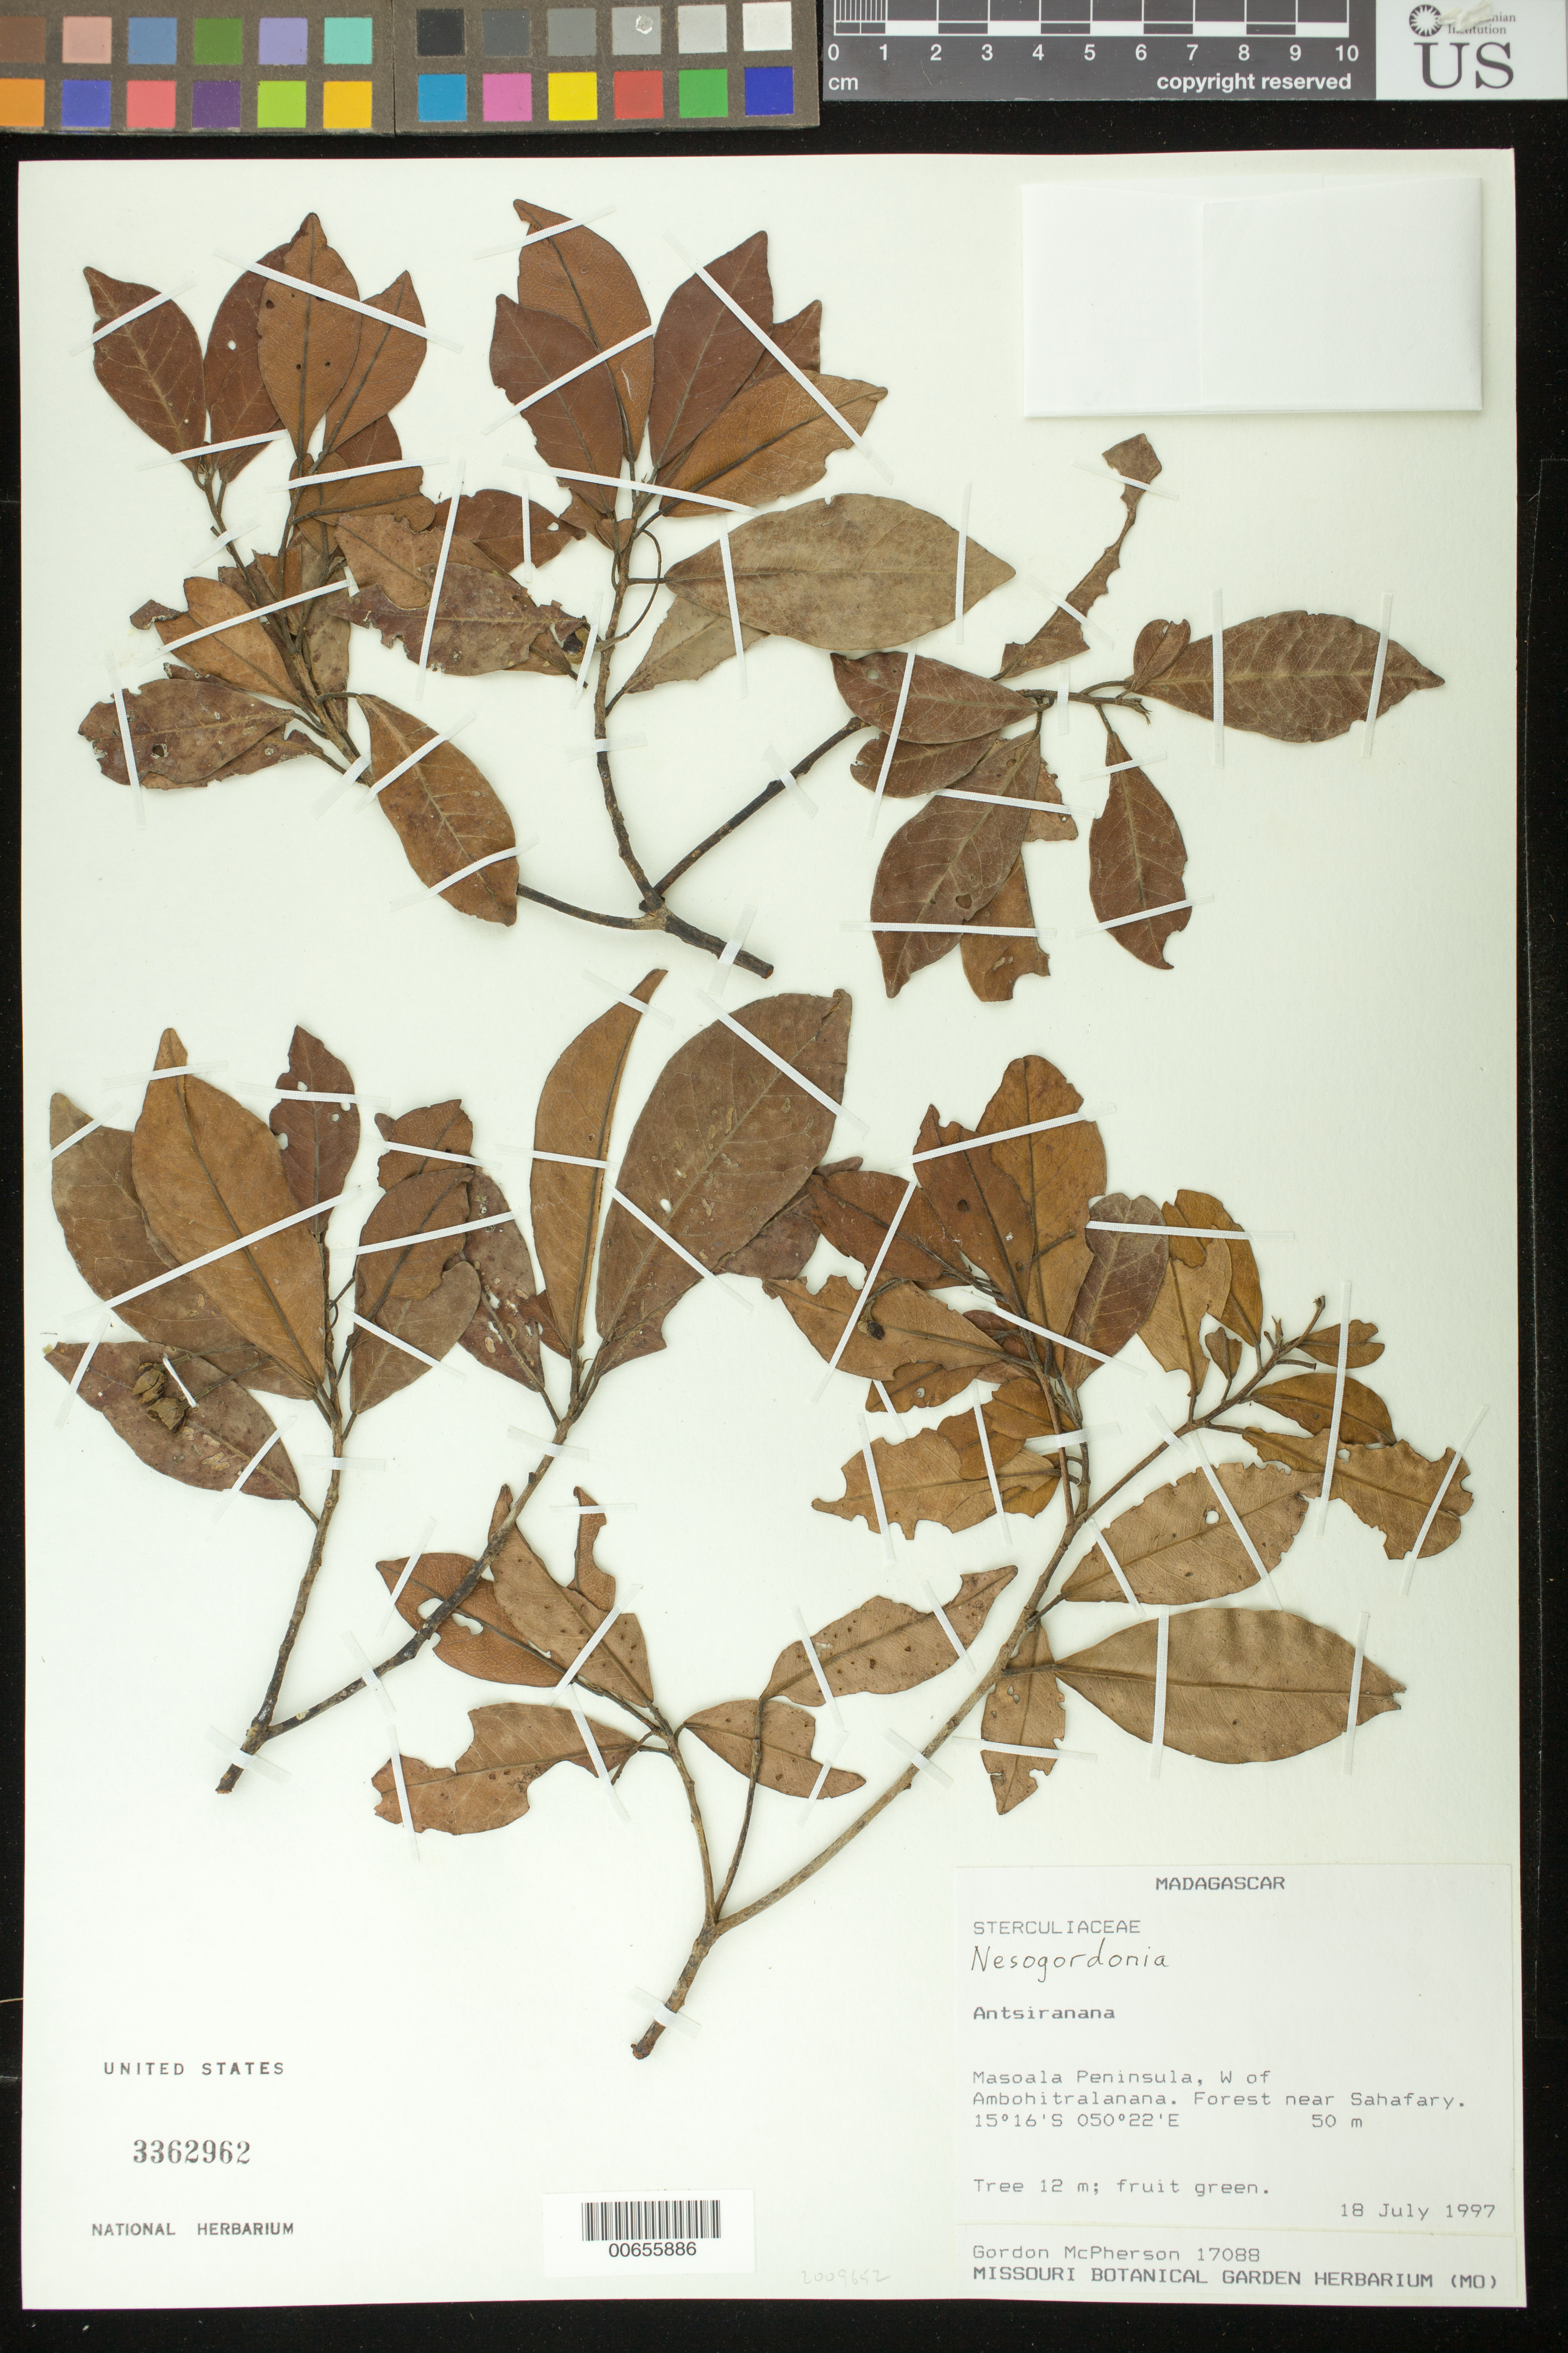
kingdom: Plantae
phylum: Tracheophyta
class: Magnoliopsida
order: Malvales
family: Malvaceae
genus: Nesogordonia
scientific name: Nesogordonia sp.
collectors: G. D. McPherson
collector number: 17088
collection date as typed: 18 Jul 1997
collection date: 1997-07-18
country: Madagascar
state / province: Sava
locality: Masoala Peninsula, W of Ambohitralanana, near Sahafary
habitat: Forest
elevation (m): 50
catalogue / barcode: US 3362962